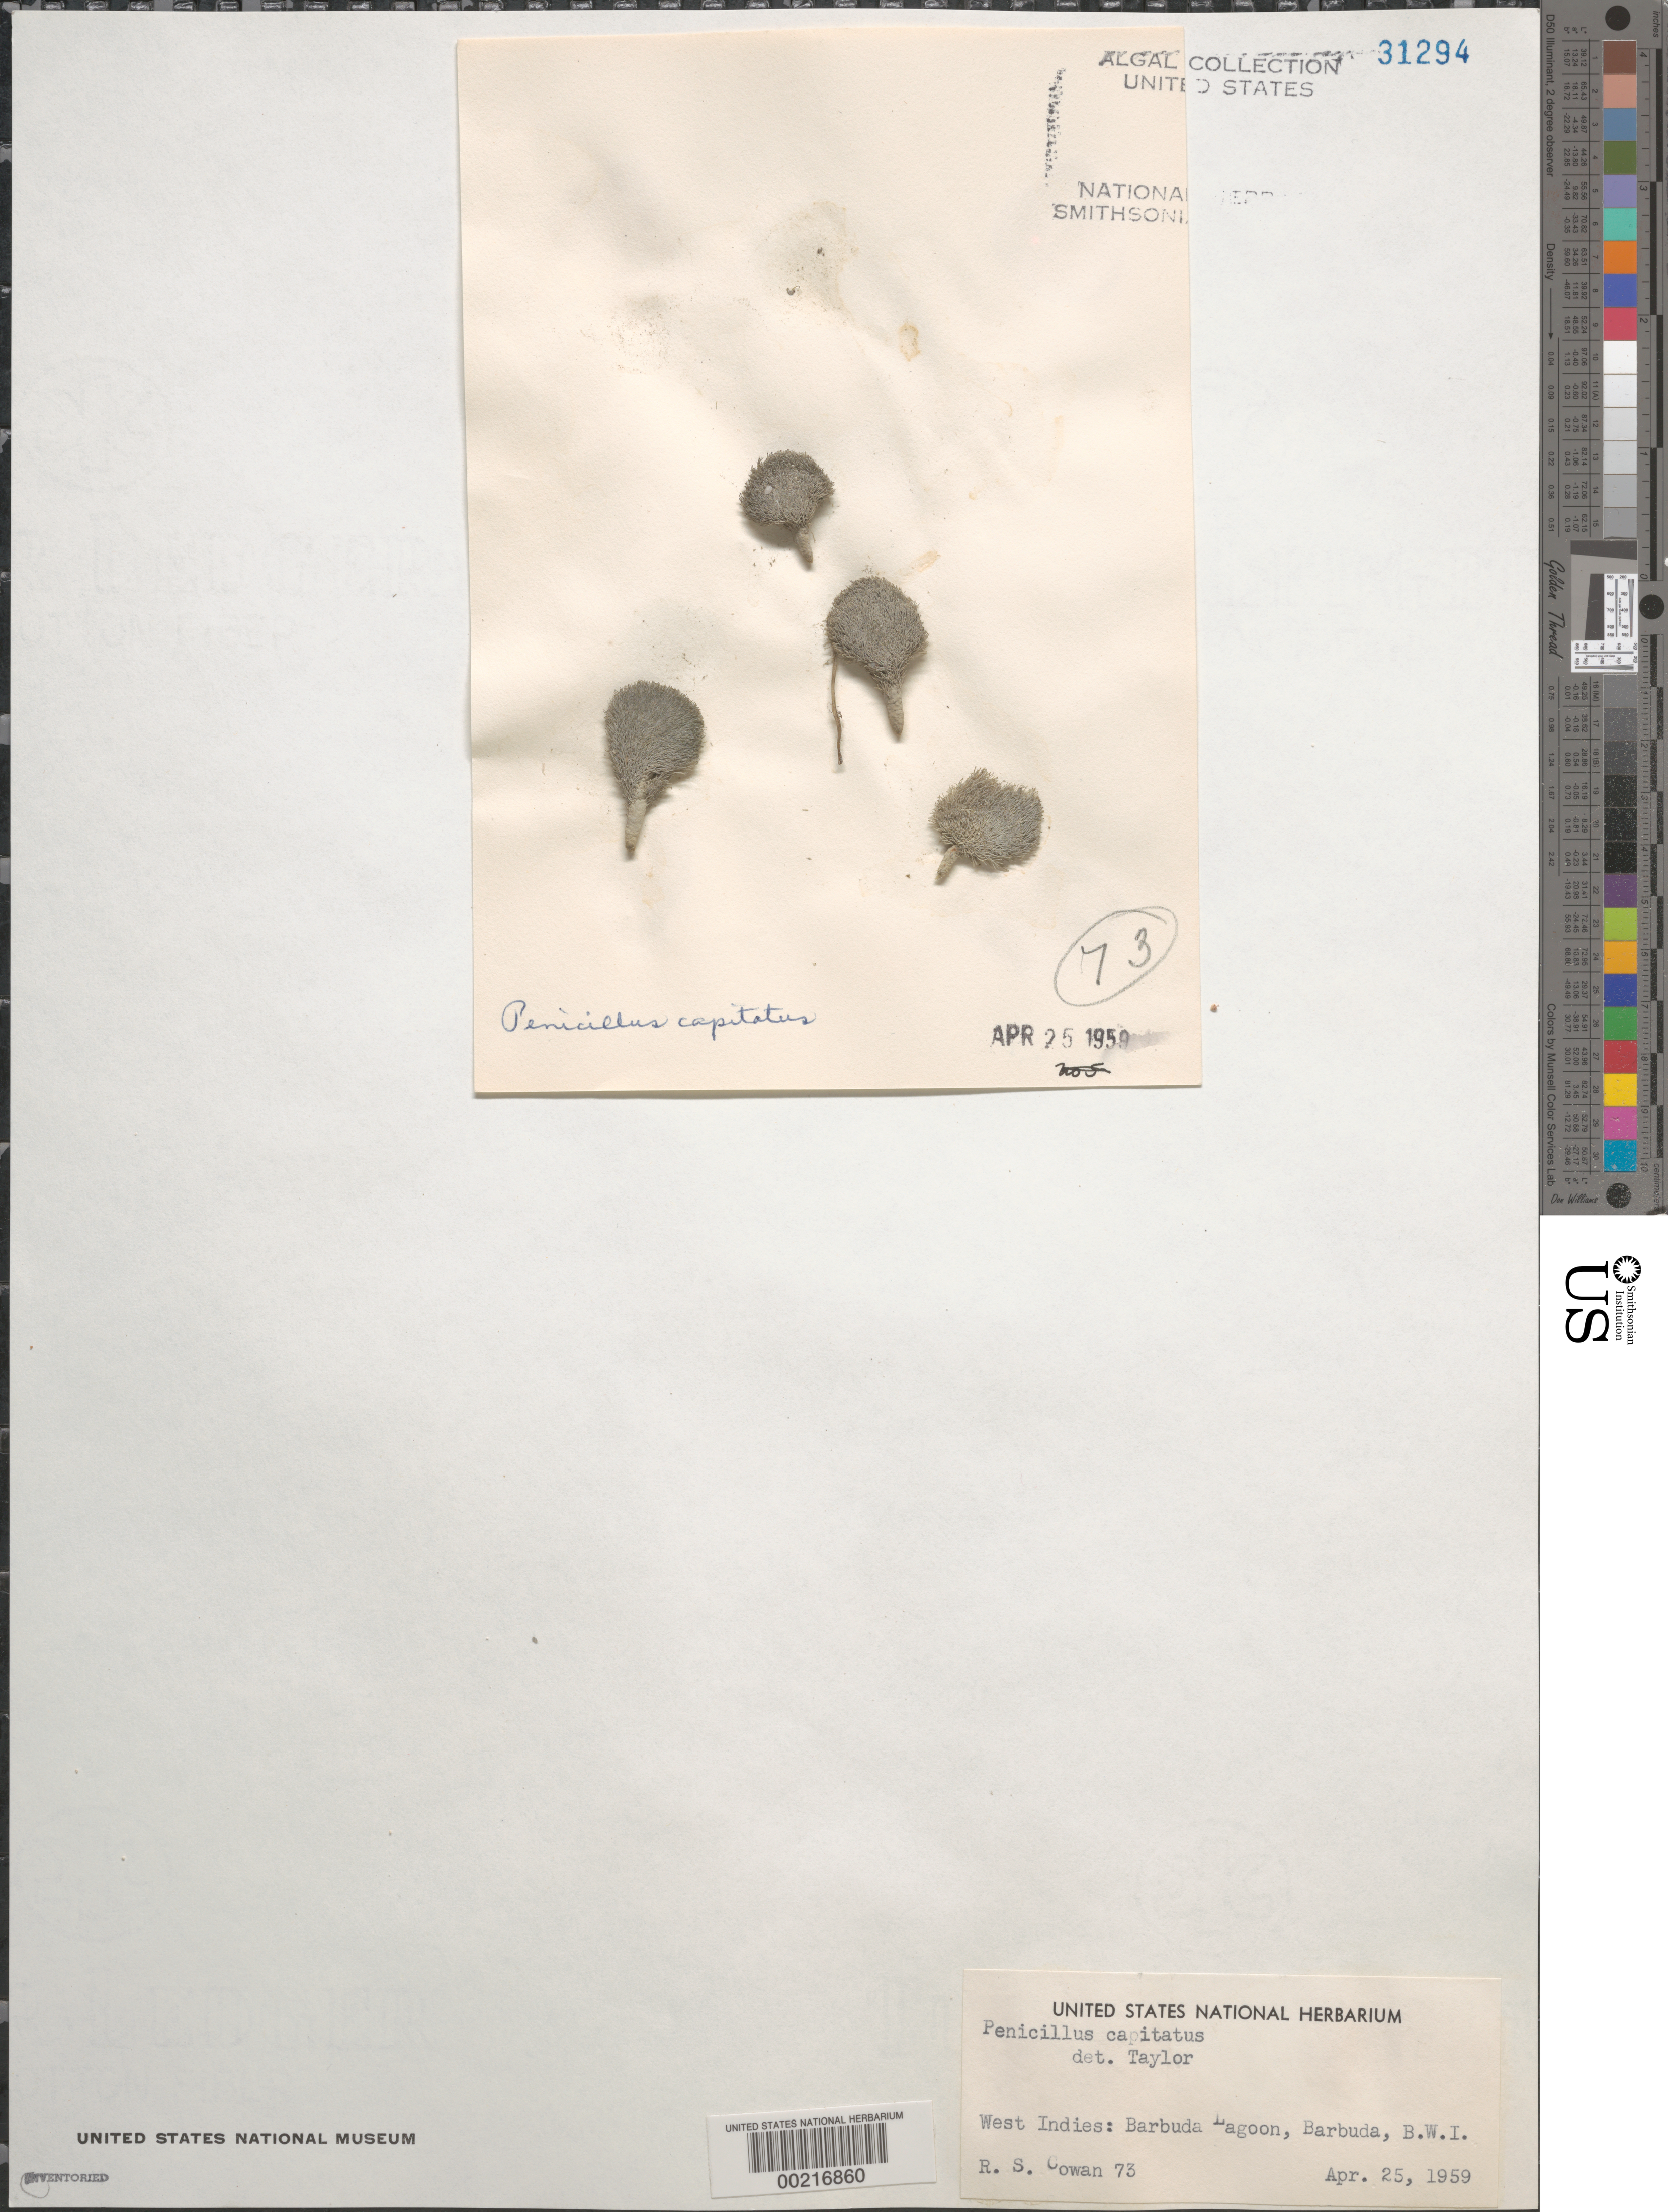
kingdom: Plantae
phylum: Chlorophyta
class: Ulvophyceae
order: Bryopsidales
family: Udoteaceae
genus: Penicillus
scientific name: Penicillus capitatus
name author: Lam.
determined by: Taylor, William R.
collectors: R. S. Cowan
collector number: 73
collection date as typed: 25 Apr 1959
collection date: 1959-04-25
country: Antigua and Barbuda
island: Barbuda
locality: Barbuda Lagoon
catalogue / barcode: US 31294